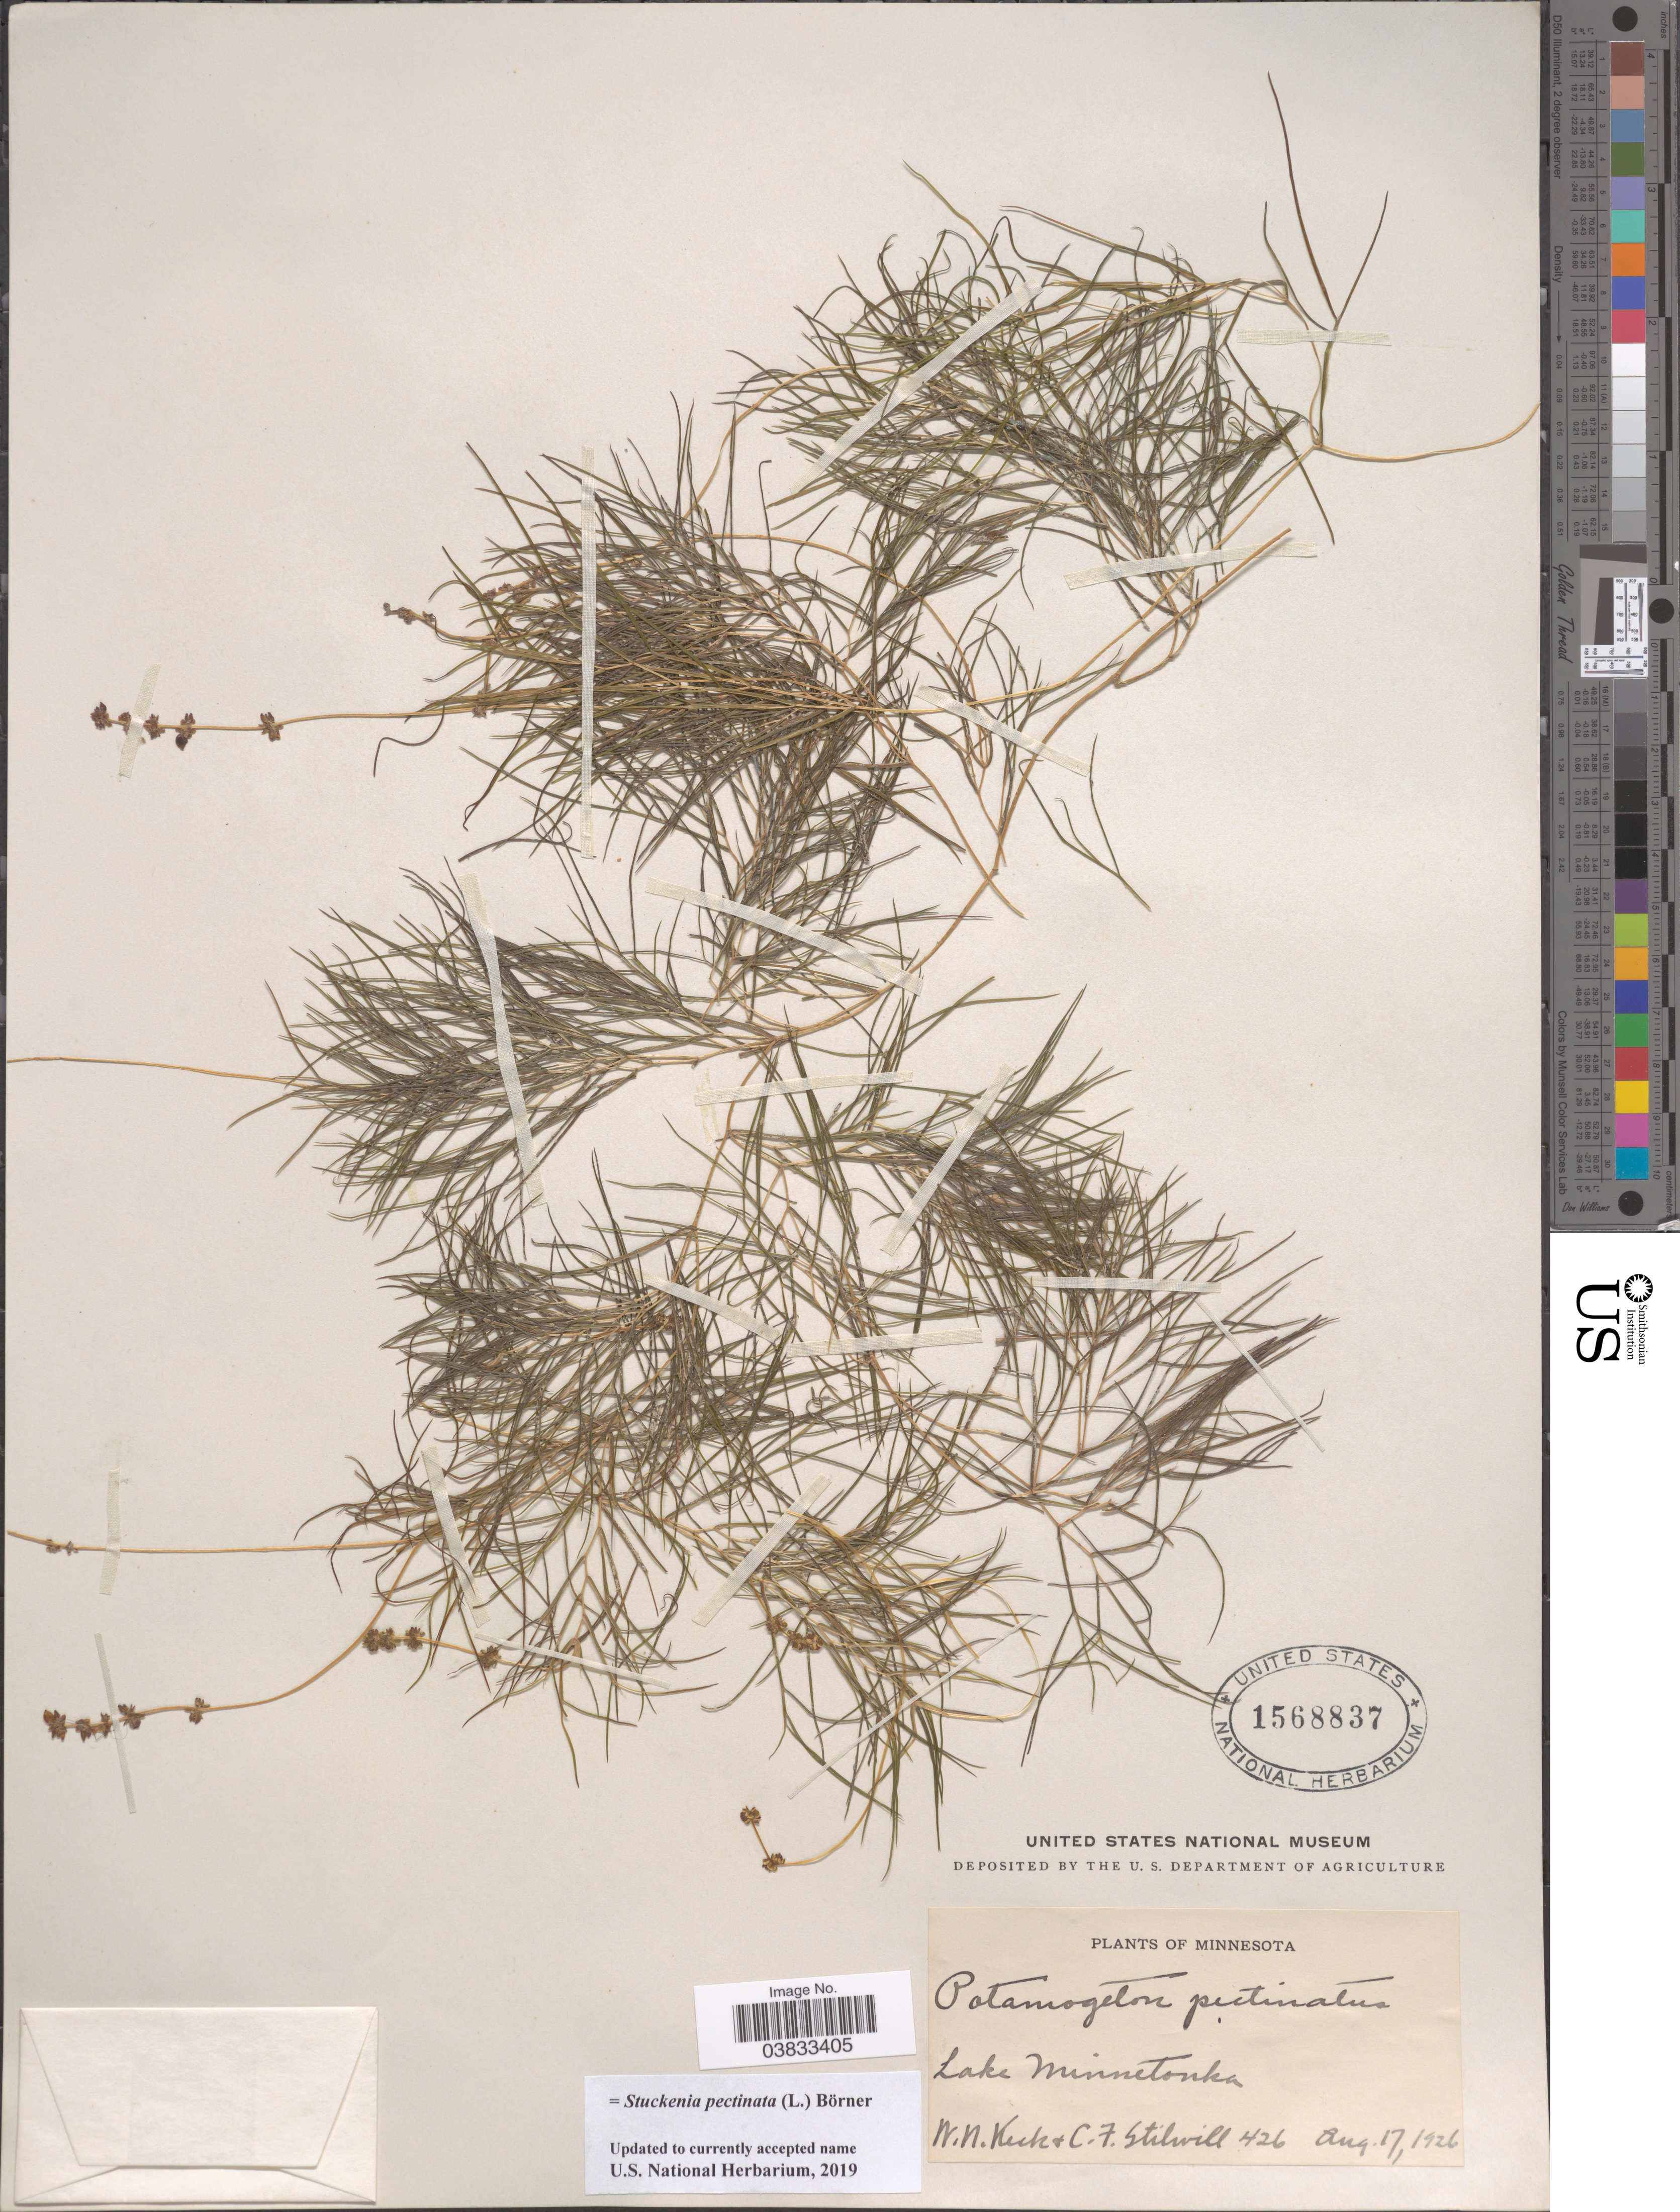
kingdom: Plantae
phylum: Tracheophyta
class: Liliopsida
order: Alismatales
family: Potamogetonaceae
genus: Stuckenia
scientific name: Stuckenia pectinata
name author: (L.) Börner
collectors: W. Keck & C. Stilwill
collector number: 426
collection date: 1926-08-17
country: United States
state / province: Minnesota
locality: Lake Minnetonka.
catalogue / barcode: US 1568837